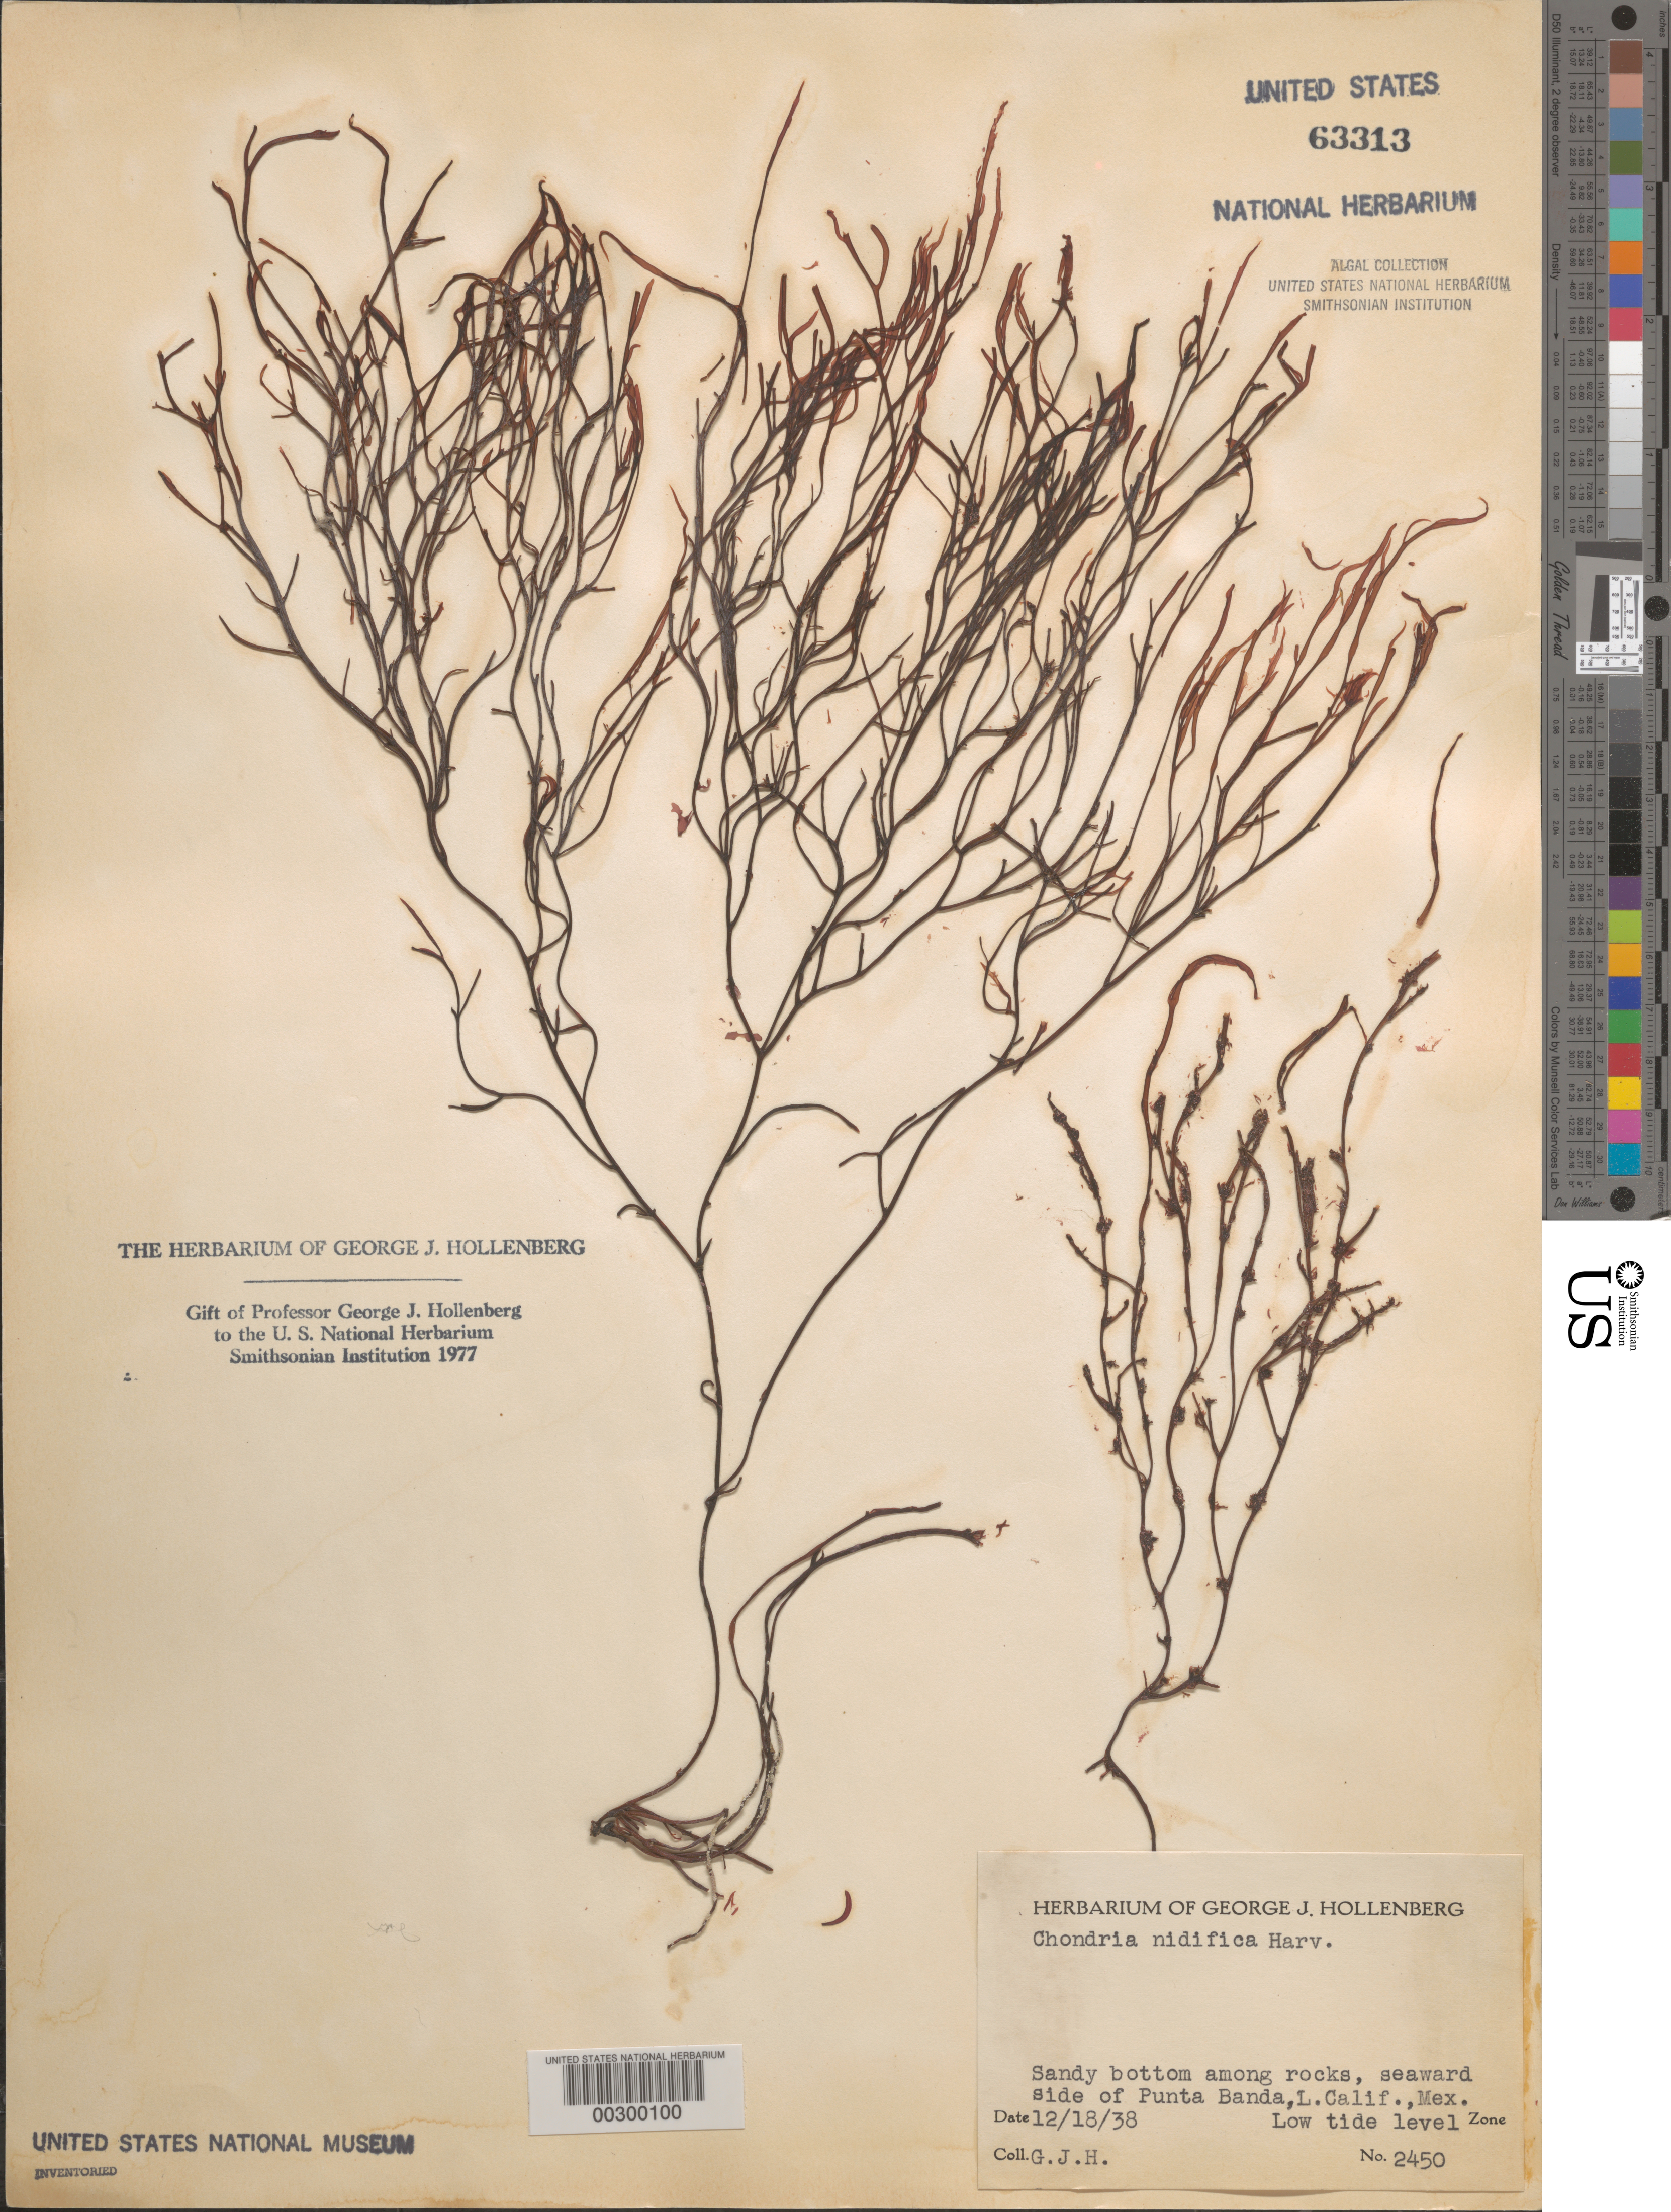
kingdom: Plantae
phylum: Rhodophyta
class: Florideophyceae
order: Ceramiales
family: Rhodomelaceae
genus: Neochondria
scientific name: Neochondria nidifica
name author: (Harvey) Sutti et al.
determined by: Algae name updating Project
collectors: G. Hollenberg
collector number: GJH 2450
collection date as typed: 18 Dec 1938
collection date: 1938-12-18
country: Mexico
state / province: Baja California Norte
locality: Seaward side of Punta Banda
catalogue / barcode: US 63313